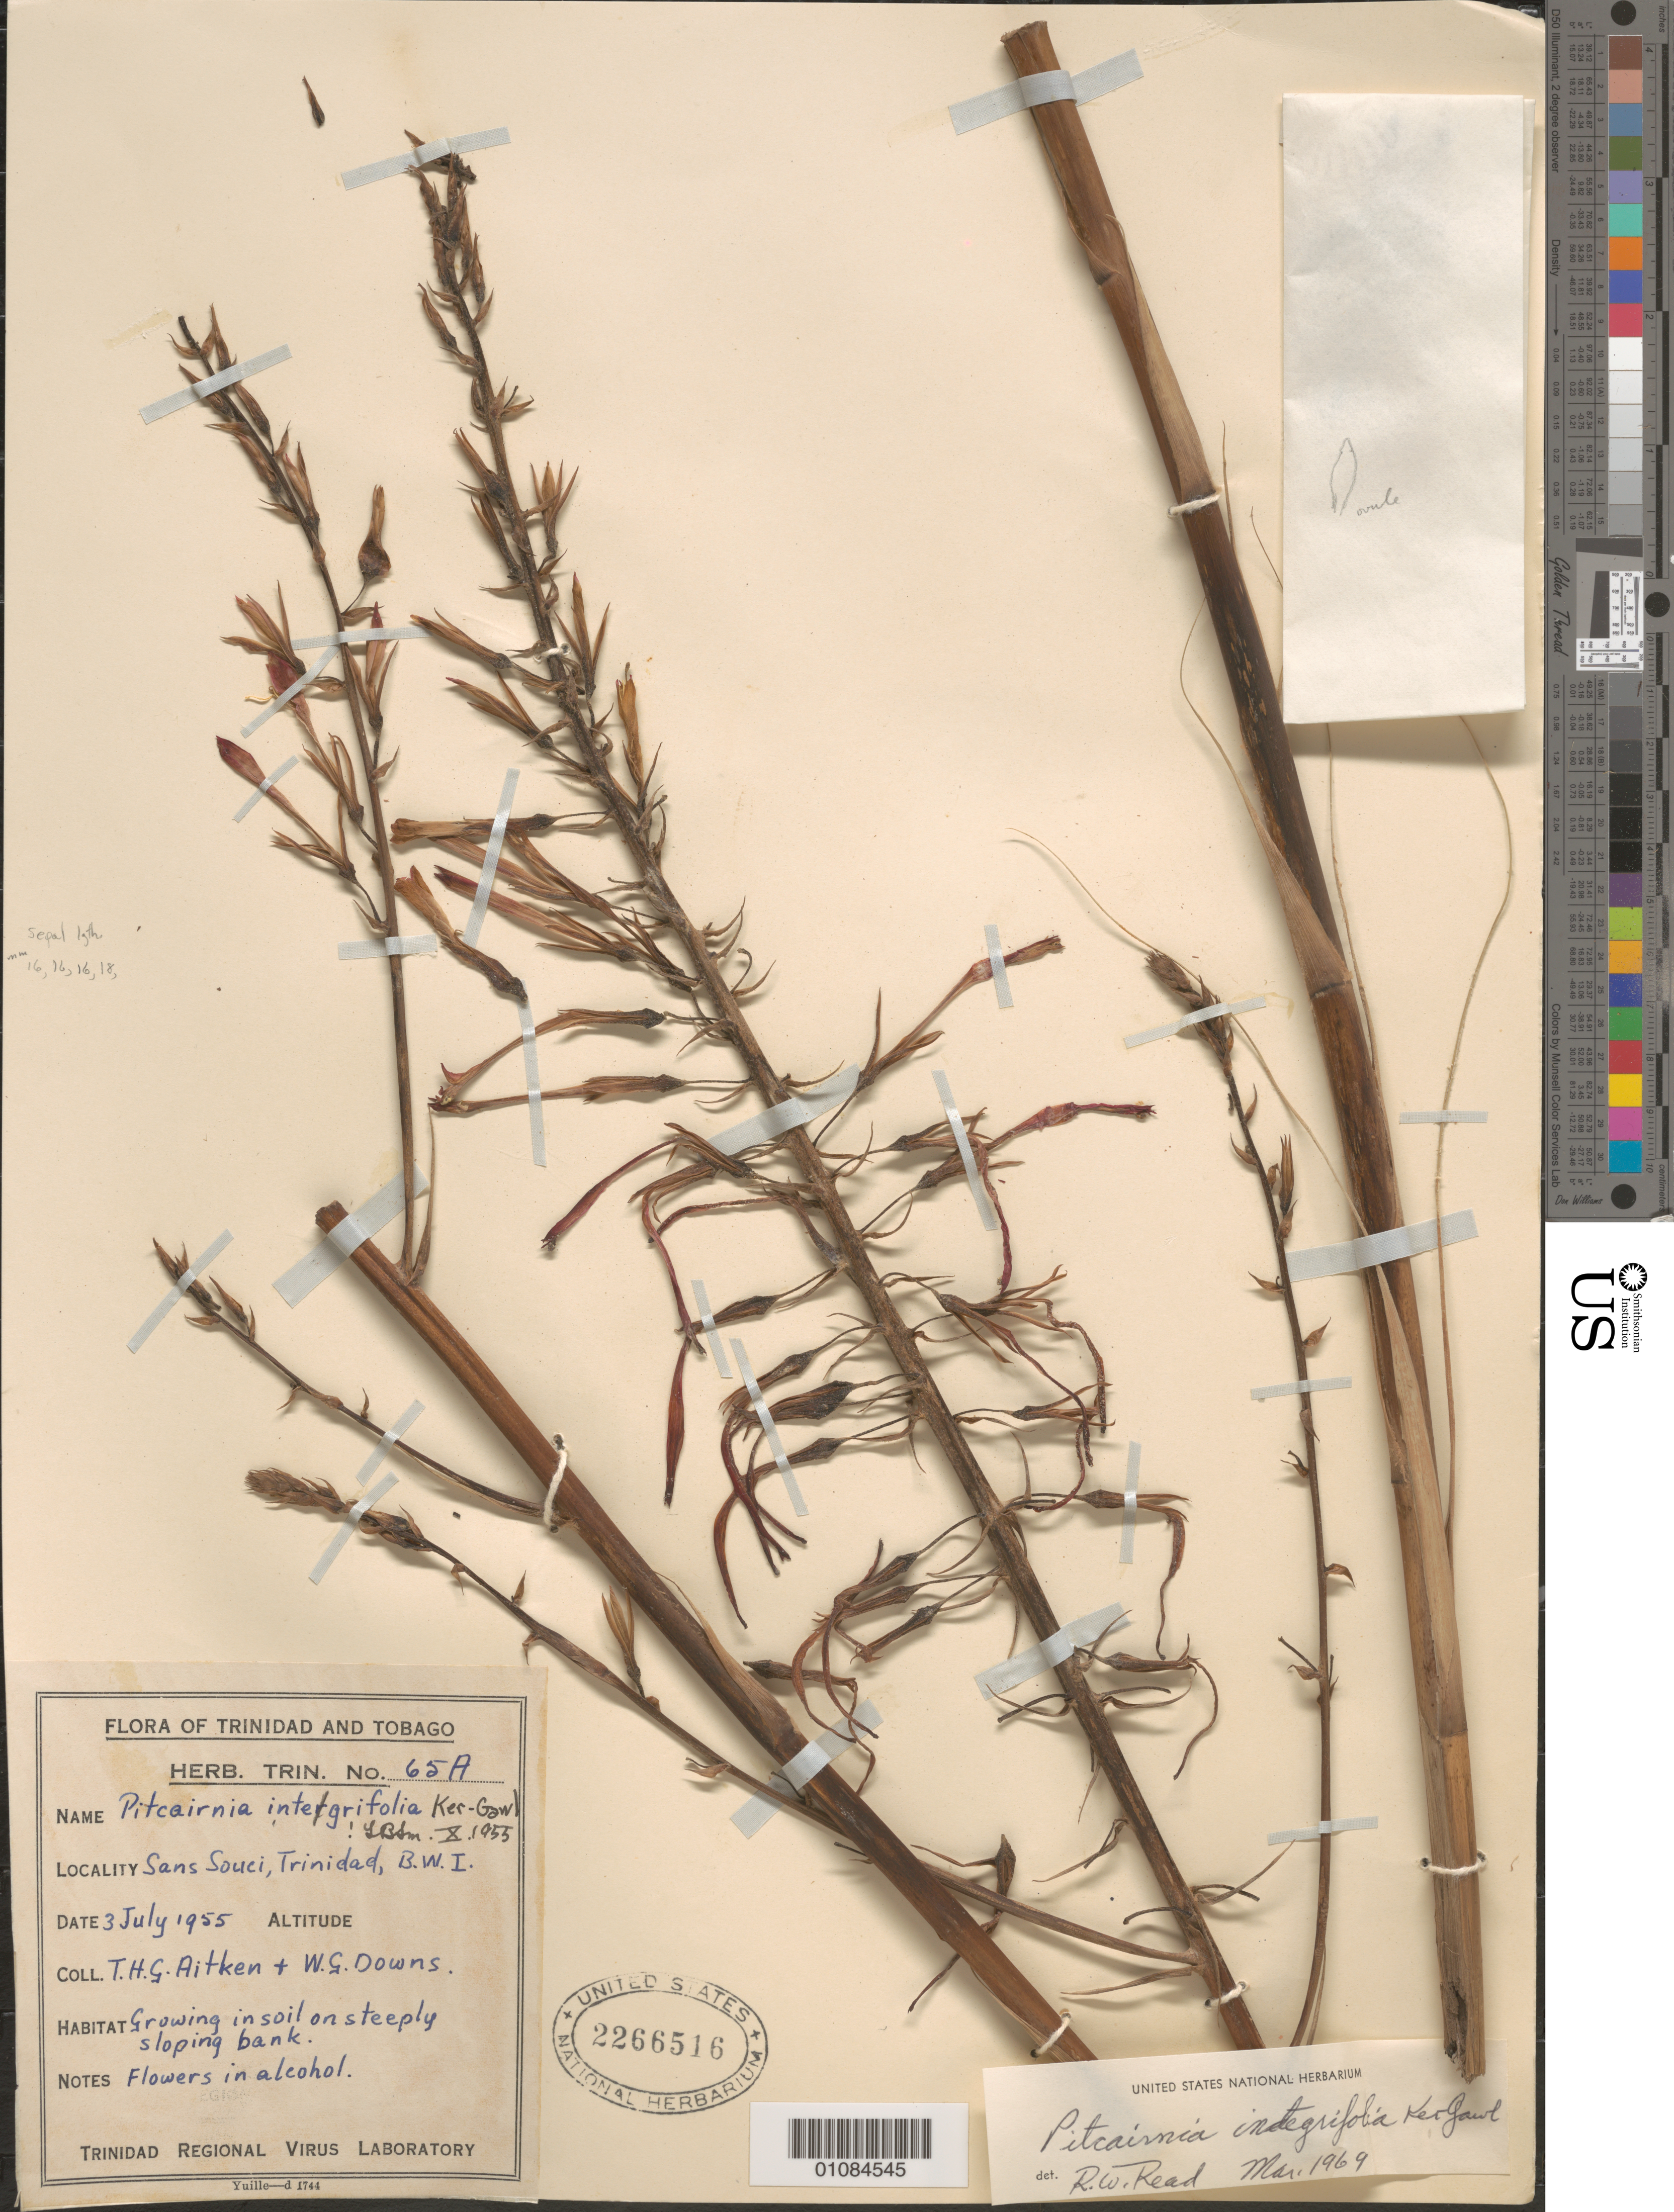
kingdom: Plantae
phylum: Tracheophyta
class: Liliopsida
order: Poales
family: Bromeliaceae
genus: Pitcairnia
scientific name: Pitcairnia integrifolia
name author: Ker Gawl.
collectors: T. Aitken & W. G. Downs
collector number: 65A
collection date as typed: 03 Jul 1955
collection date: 1955-07-03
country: Trinidad and Tobago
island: Trinidad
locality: Sans Souci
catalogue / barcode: US 2266516